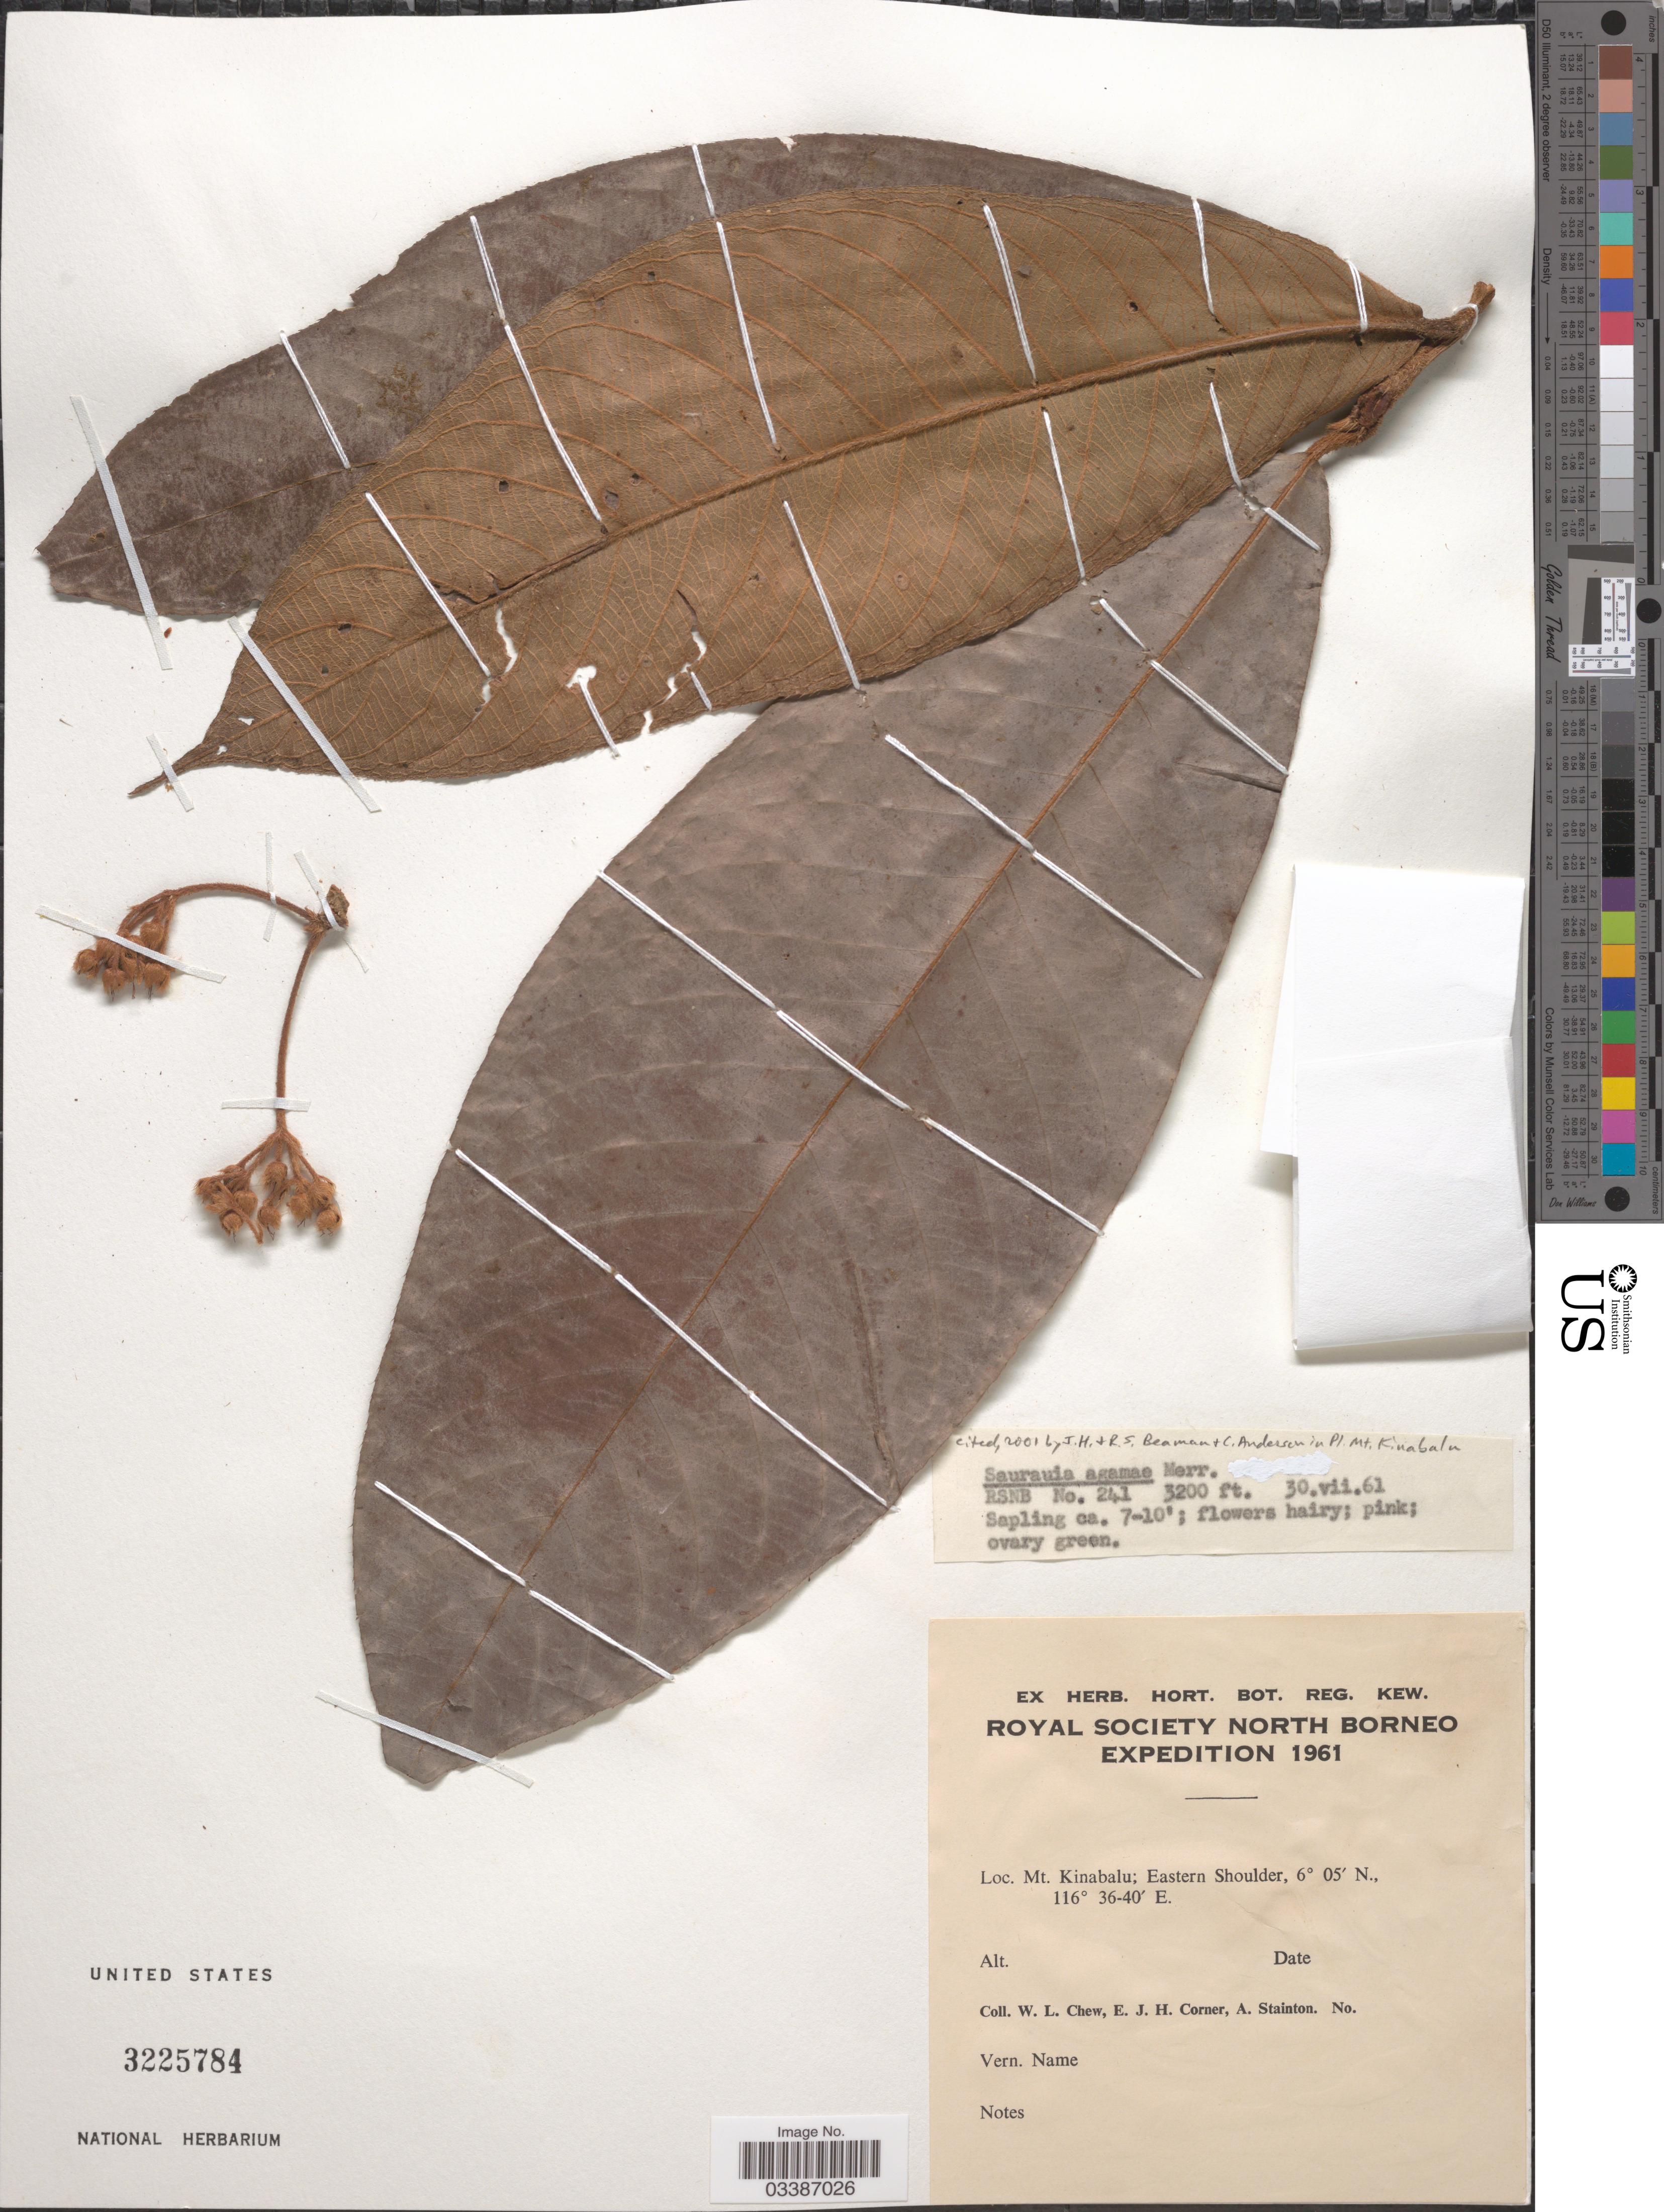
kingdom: Plantae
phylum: Tracheophyta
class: Magnoliopsida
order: Ericales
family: Actinidiaceae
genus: Saurauia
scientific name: Saurauia agamae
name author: Merr.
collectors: W. Chew, E. Corner & A. Stainton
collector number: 241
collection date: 1961-07-30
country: Malaysia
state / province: Sabah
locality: Mt. Kinabalu; Eastern Shoulder.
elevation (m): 975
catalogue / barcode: US 3225784